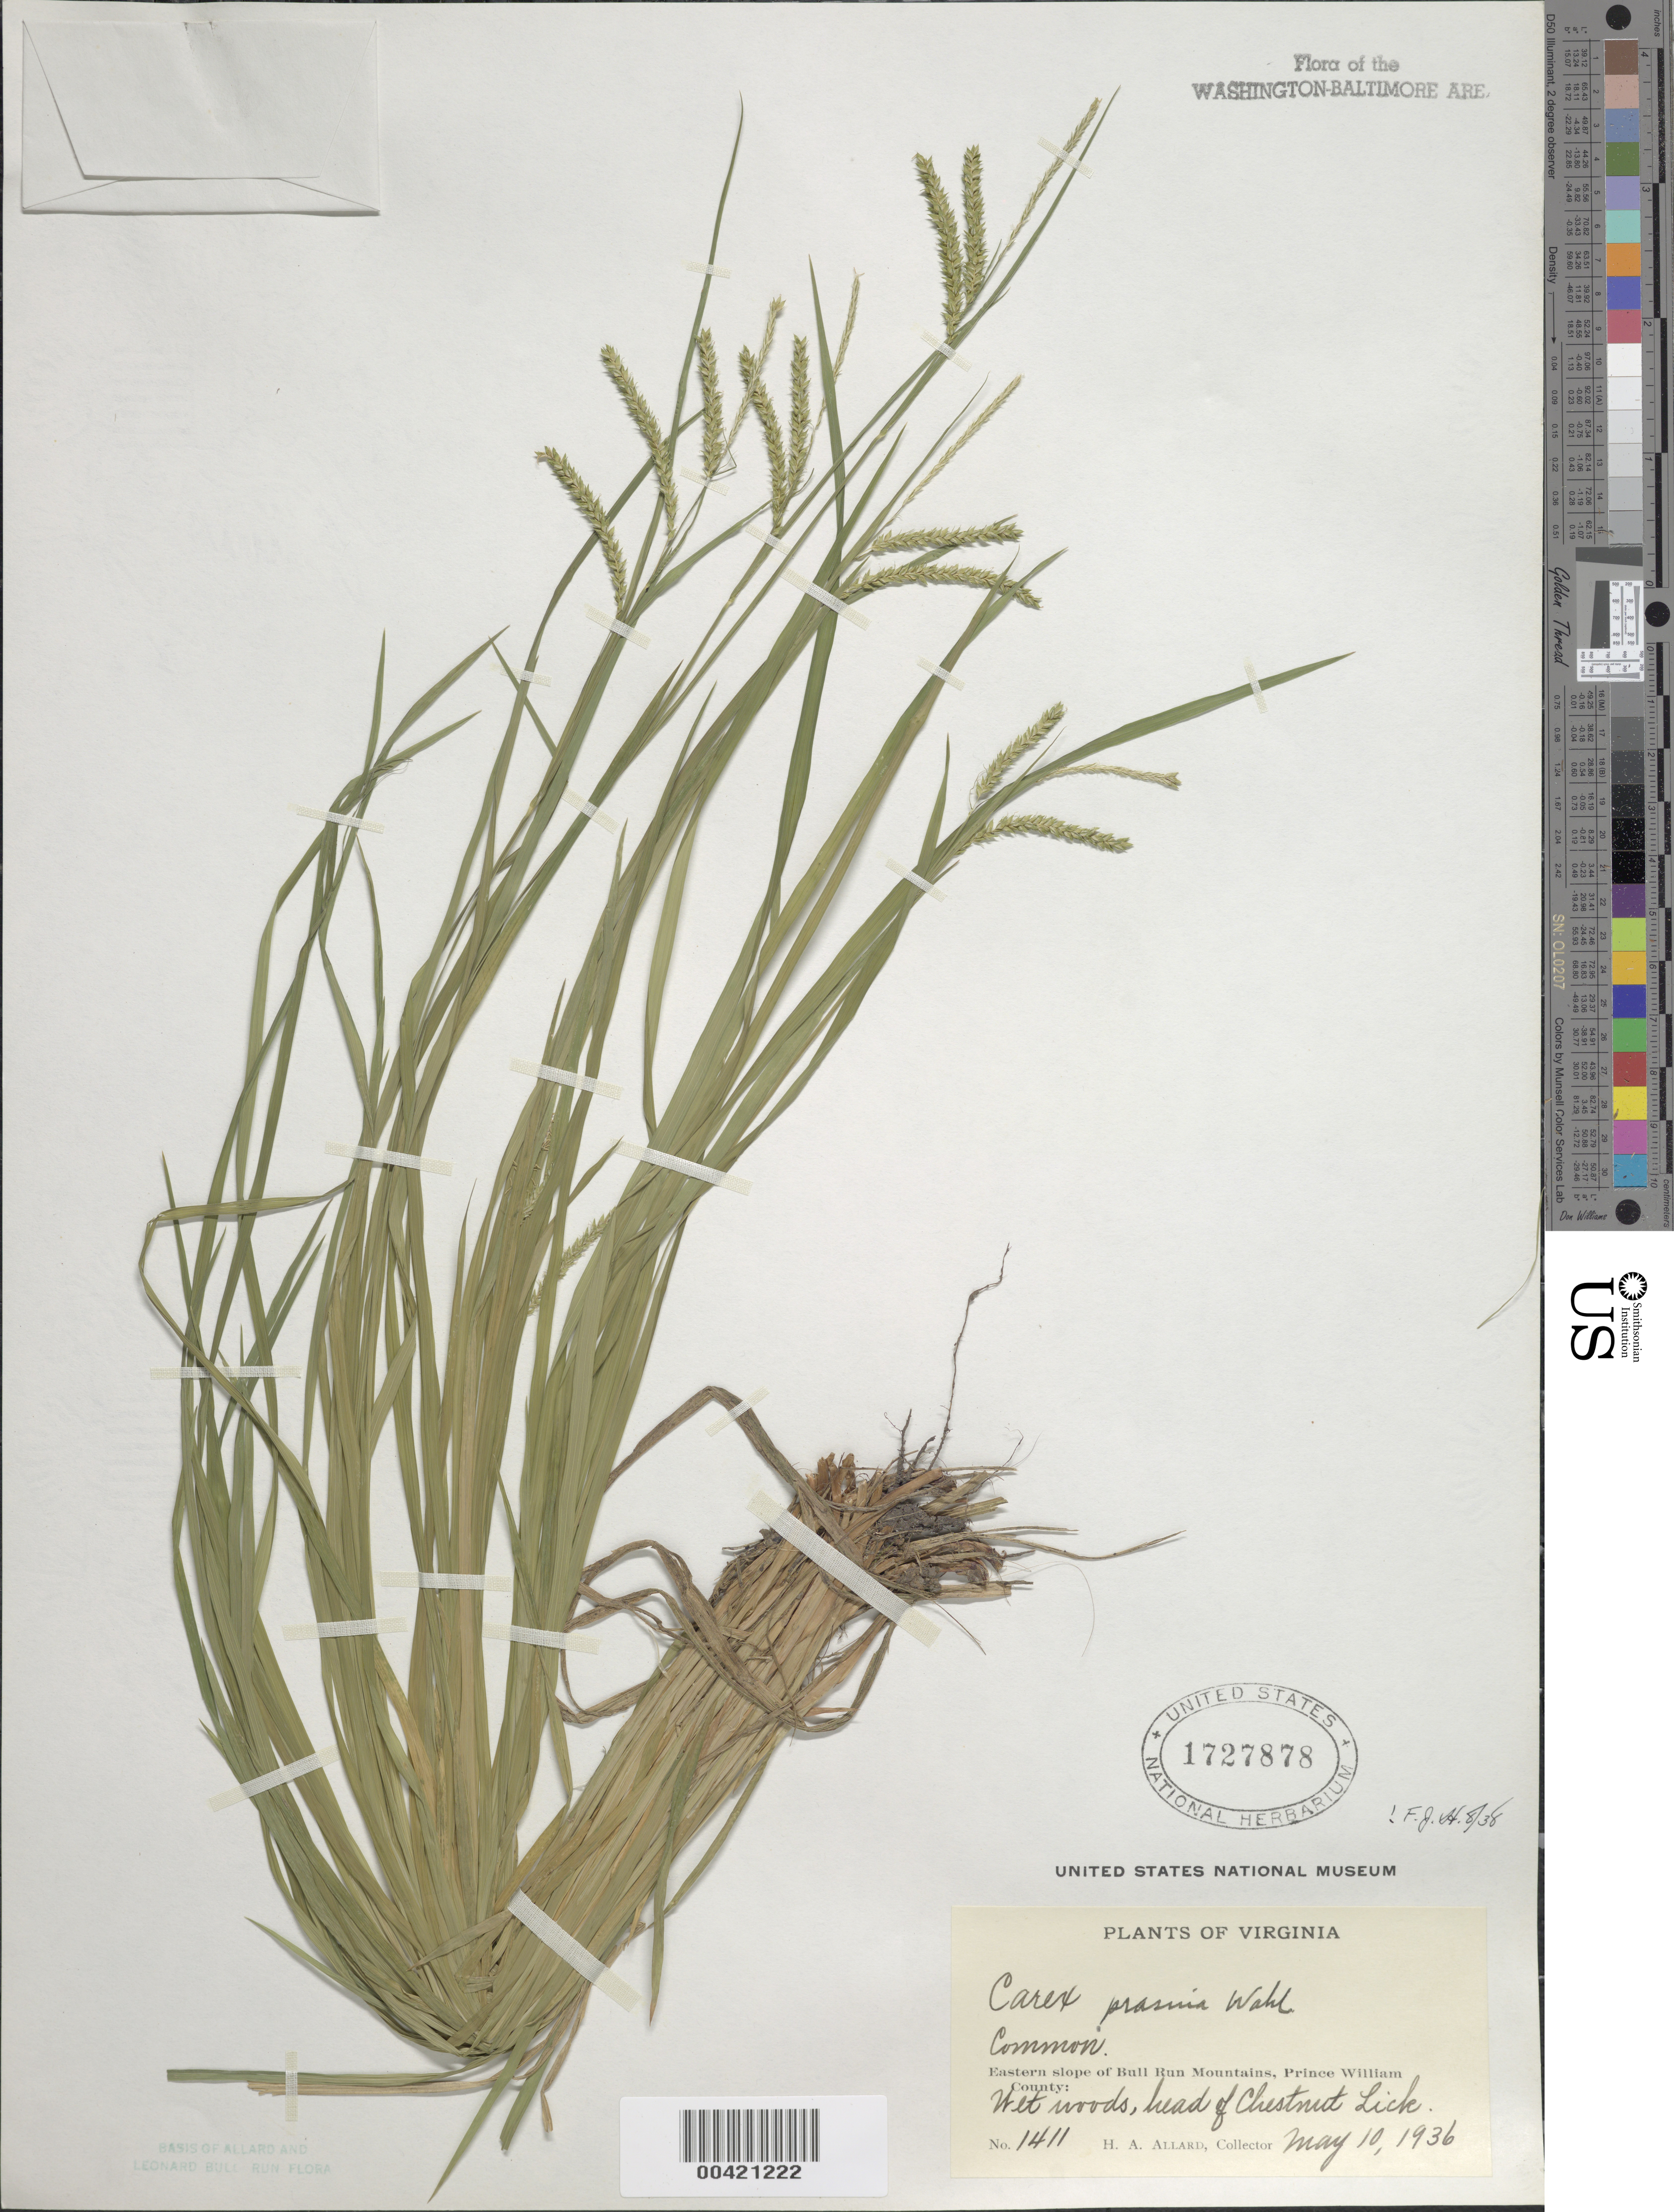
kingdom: Plantae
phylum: Tracheophyta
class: Liliopsida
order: Poales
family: Cyperaceae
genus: Carex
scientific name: Carex prasina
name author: Wahlenb.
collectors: H. A. Allard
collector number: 1411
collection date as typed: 10 May 1936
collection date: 1936-05-10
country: United States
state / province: Virginia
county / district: Prince William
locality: Chestnut Lick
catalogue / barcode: US 1727878